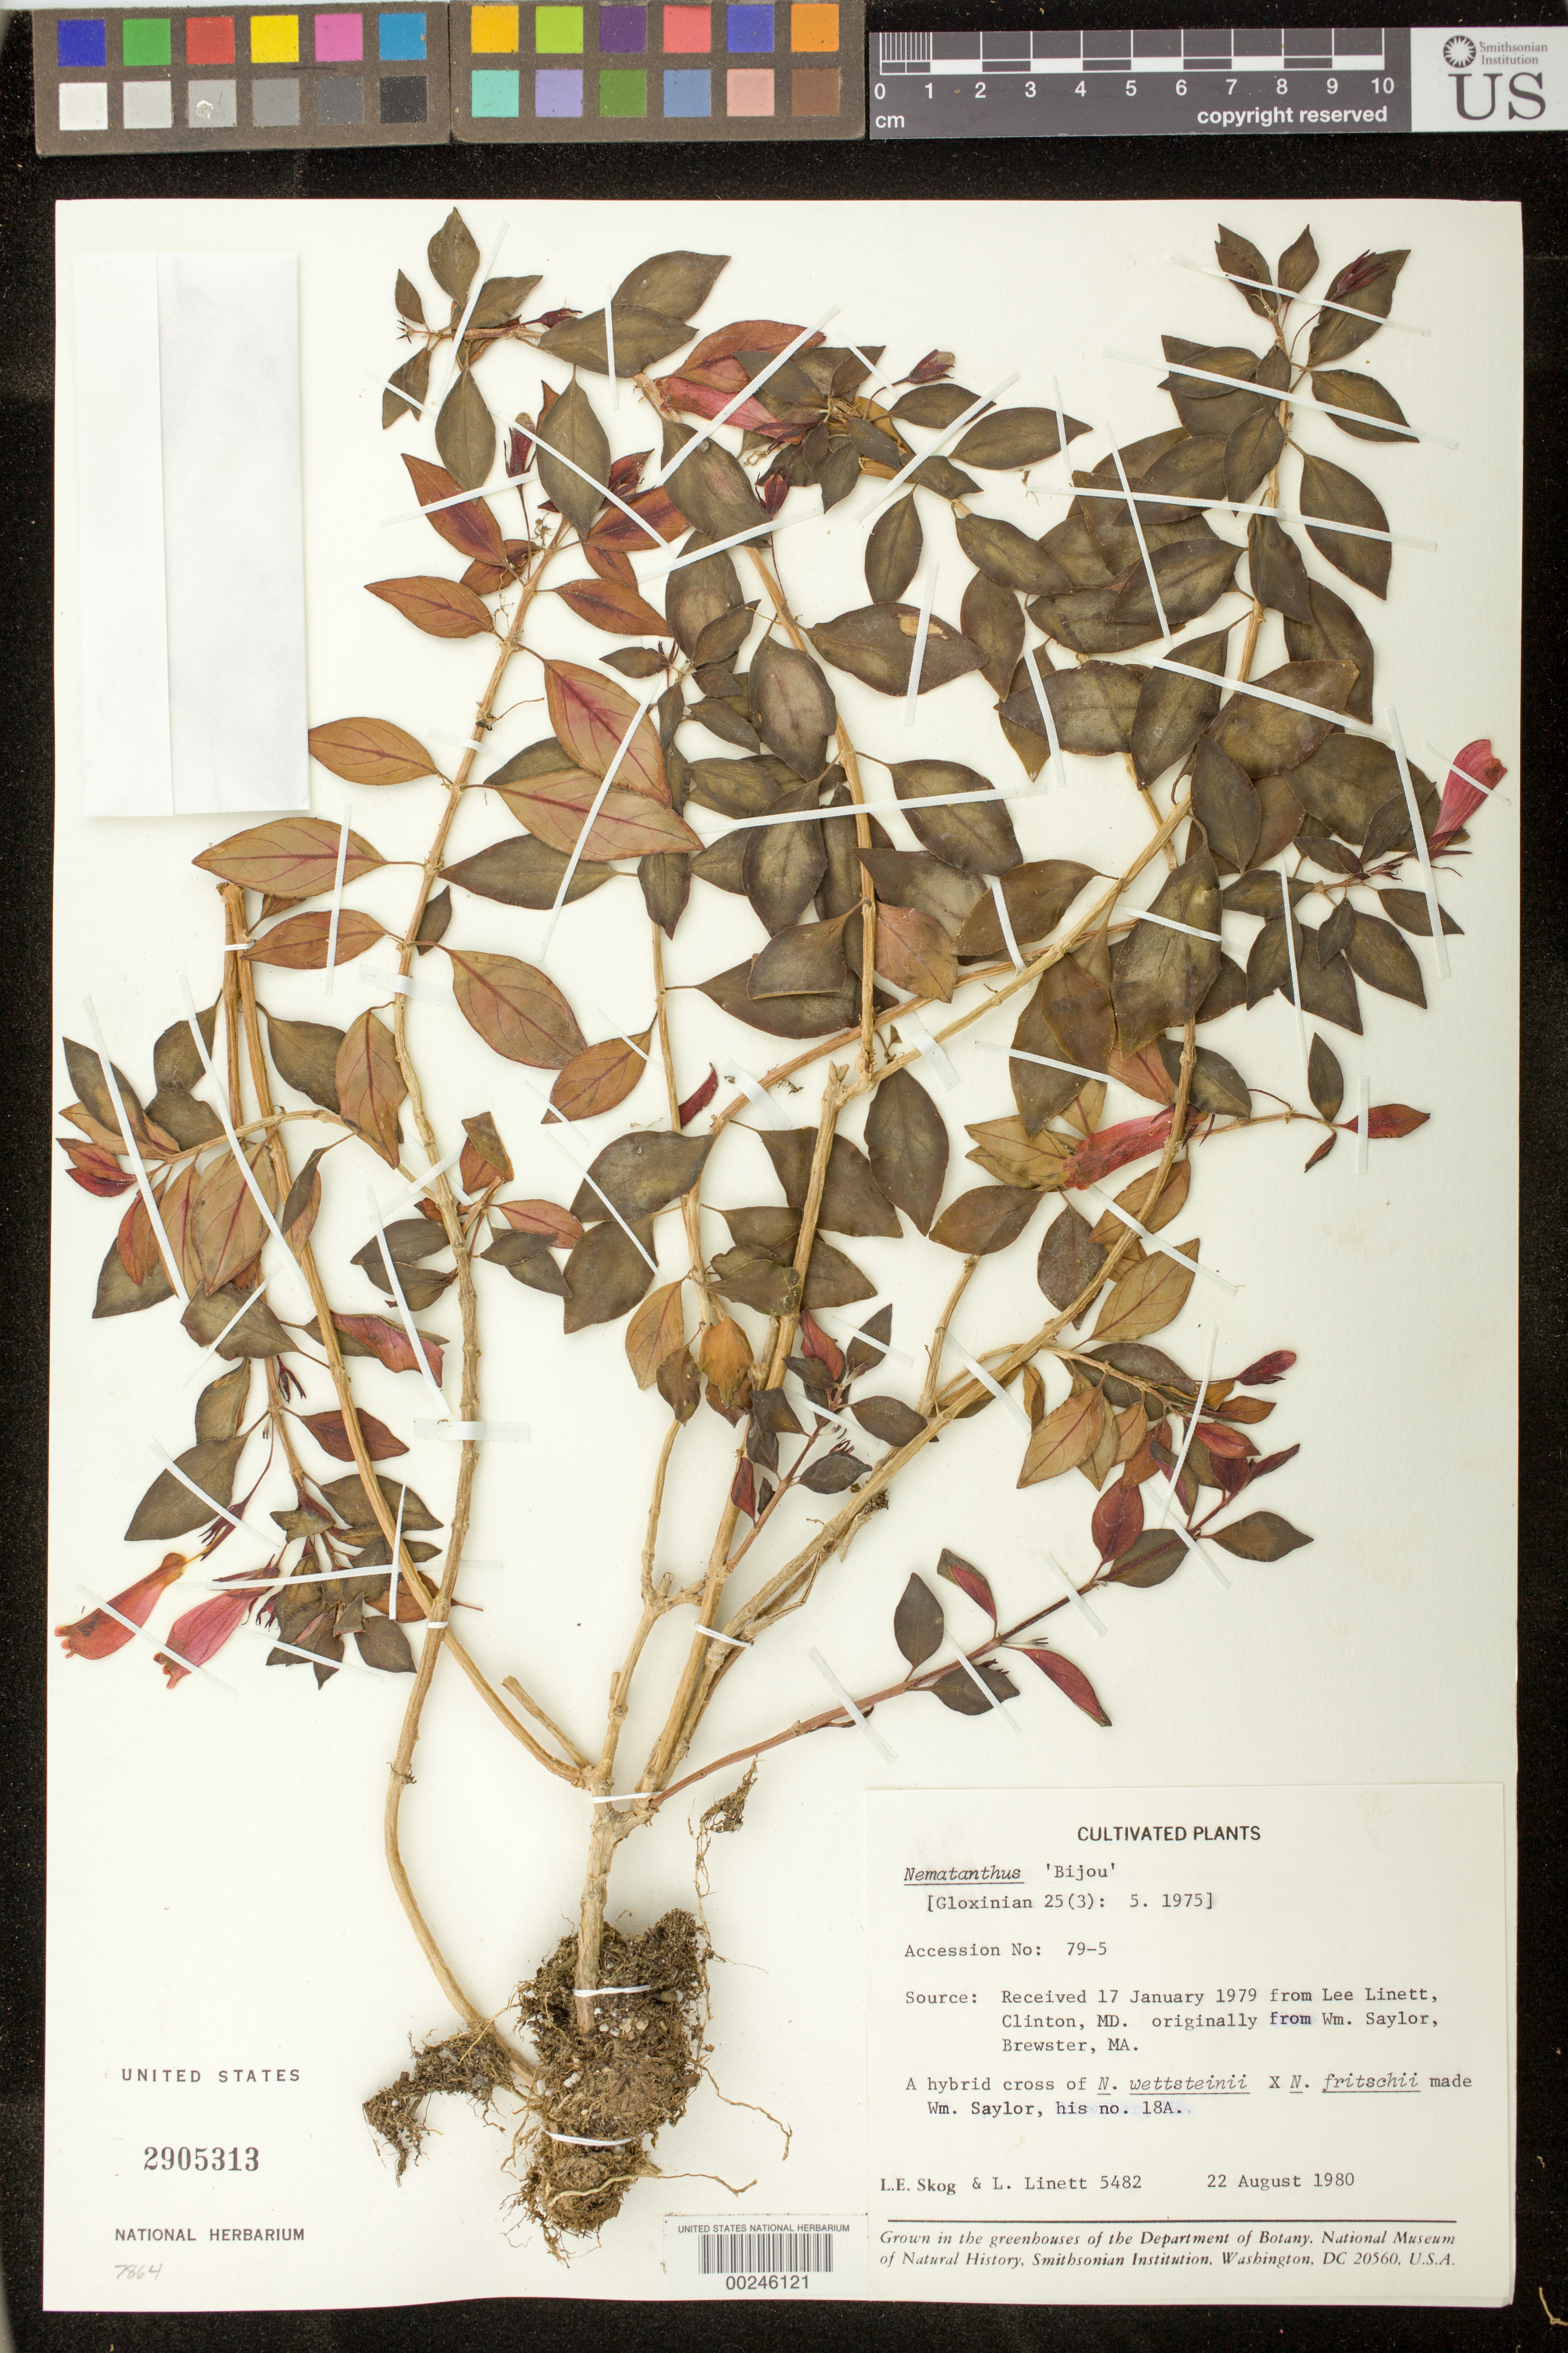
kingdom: Plantae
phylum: Tracheophyta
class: Magnoliopsida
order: Lamiales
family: Gesneriaceae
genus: Nematanthus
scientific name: Nematanthus 'Bijou'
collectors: L. E. Skog & L. Linett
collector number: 5482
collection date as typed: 22 Aug 1980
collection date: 1980-08-22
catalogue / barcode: US 2905313